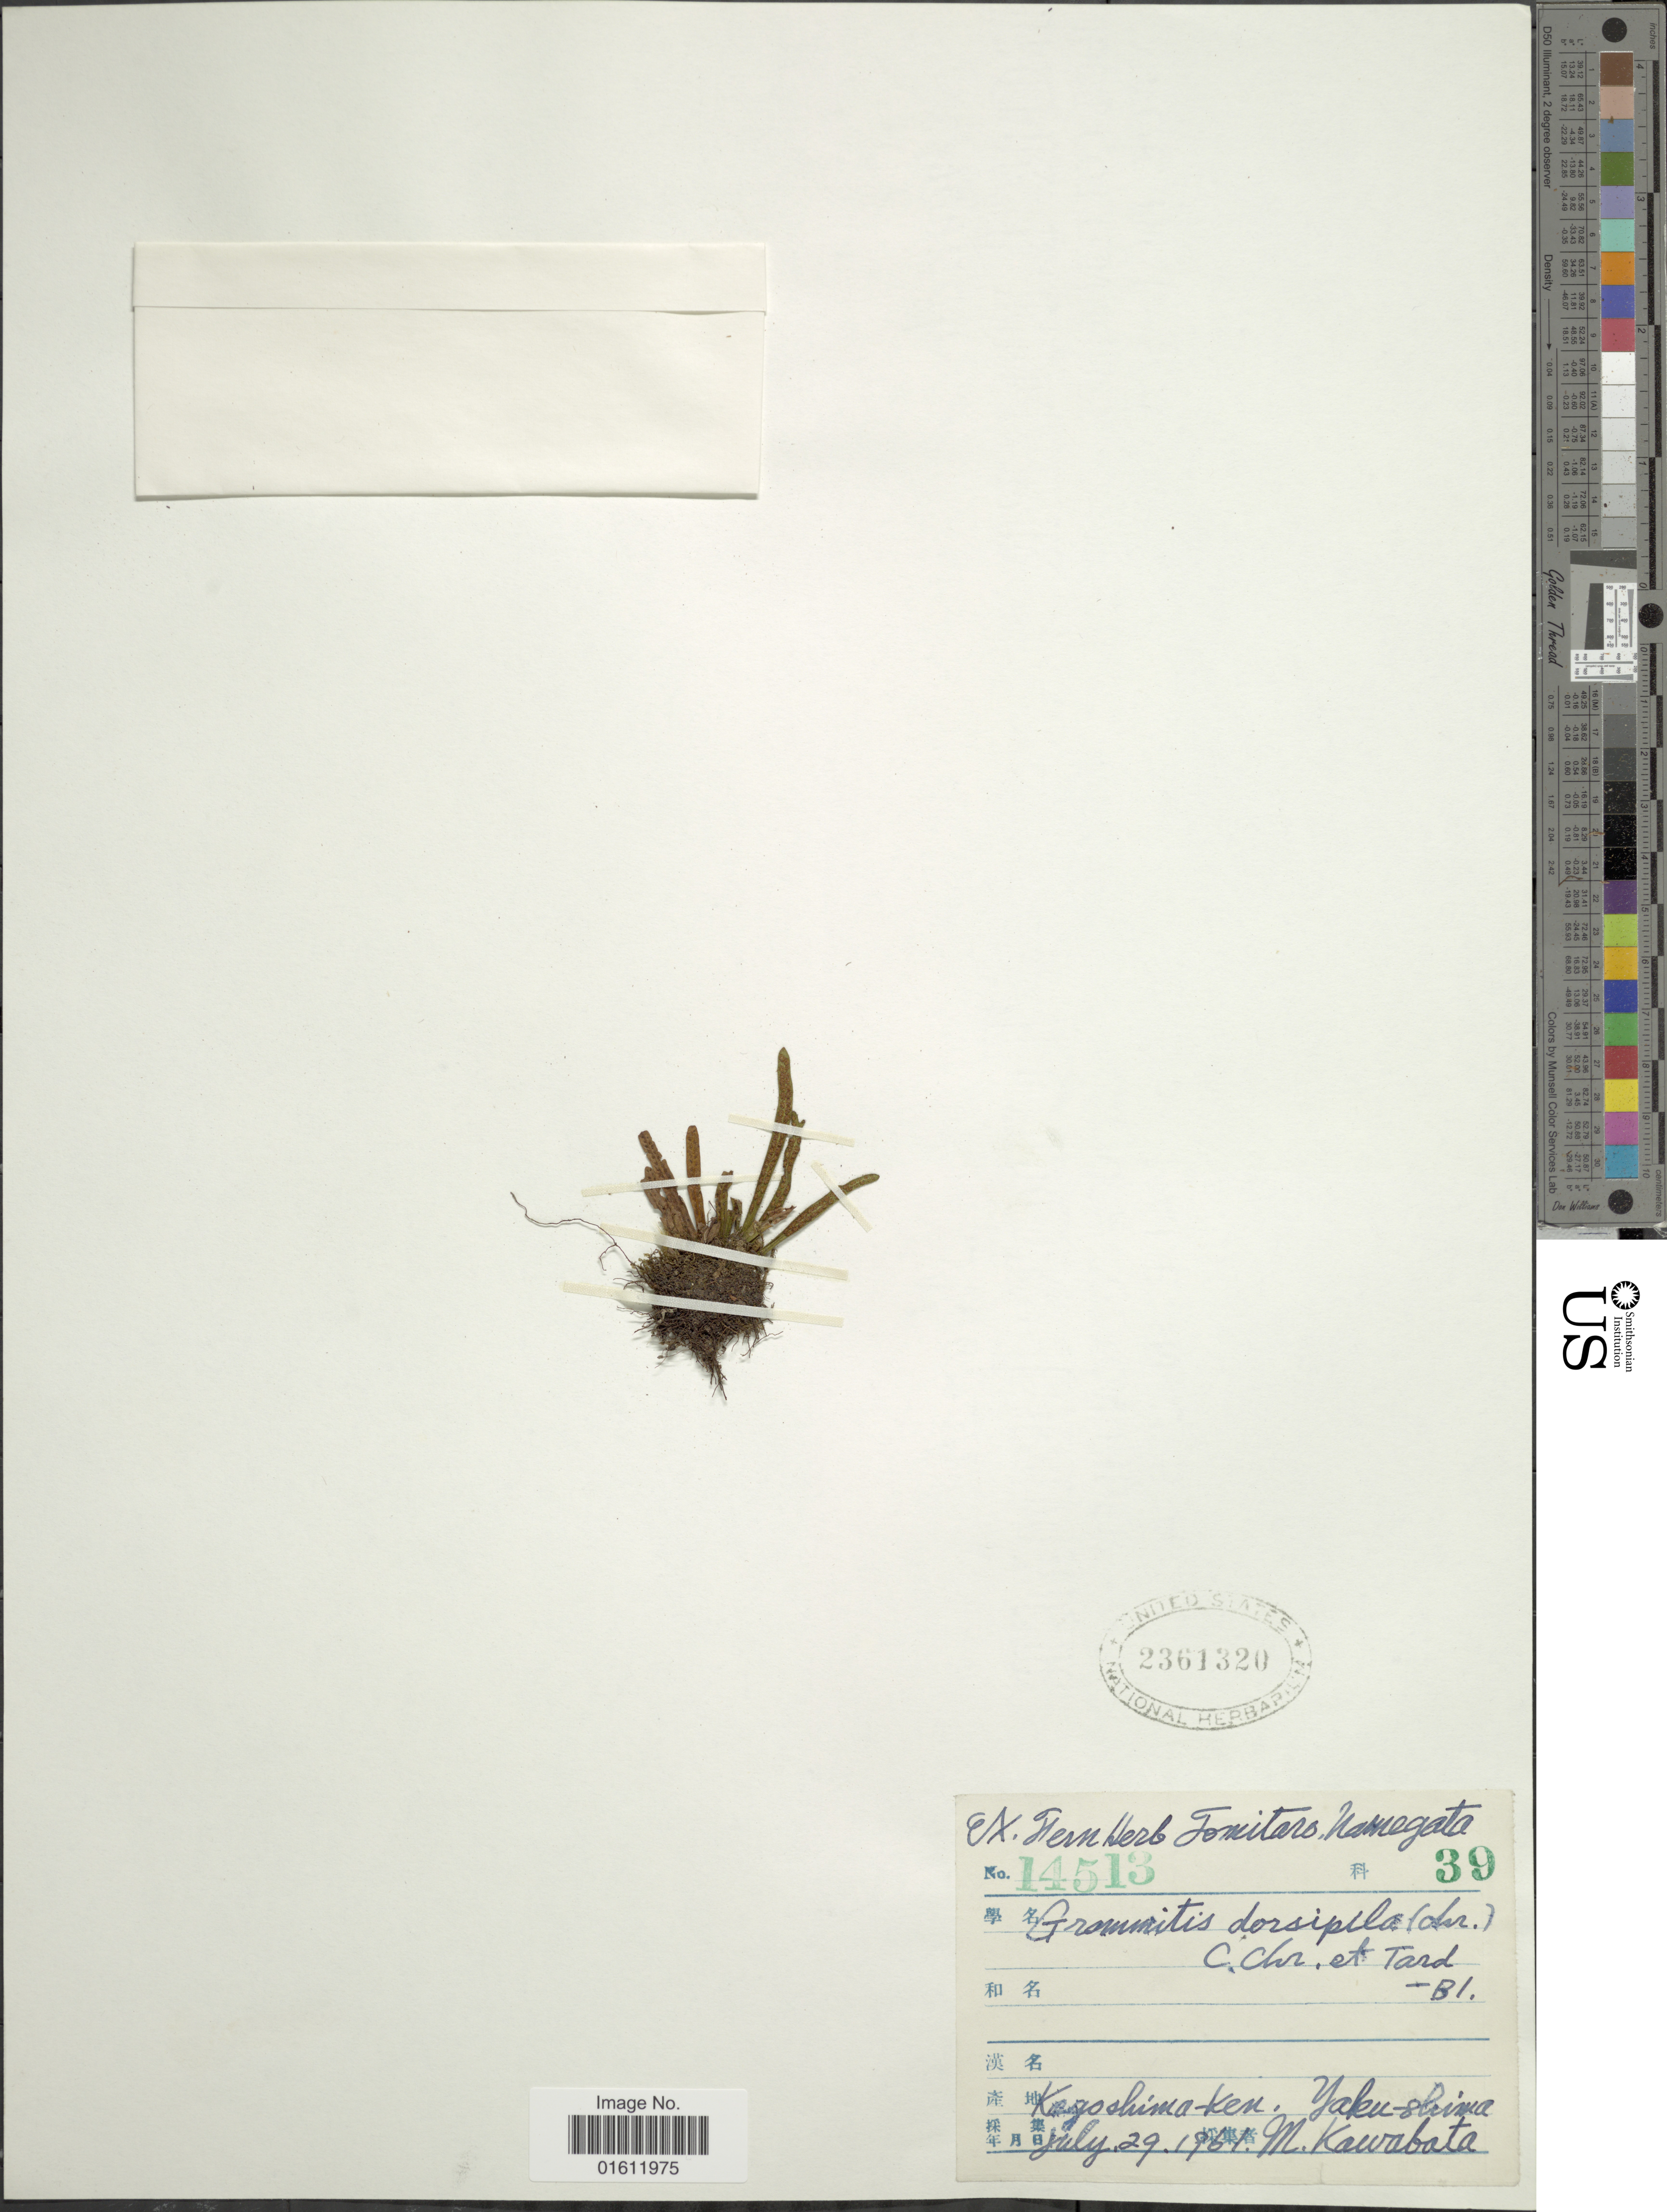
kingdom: Plantae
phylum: Tracheophyta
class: Polypodiopsida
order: Polypodiales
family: Polypodiaceae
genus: Oreogrammitis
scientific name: Oreogrammitis dorsipila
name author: (Christ) Parris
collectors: M. Kawabata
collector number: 14513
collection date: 1961-07-29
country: Japan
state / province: Kagosima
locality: Kagoshima-ken, Yaku-shima.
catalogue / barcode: US 2361320